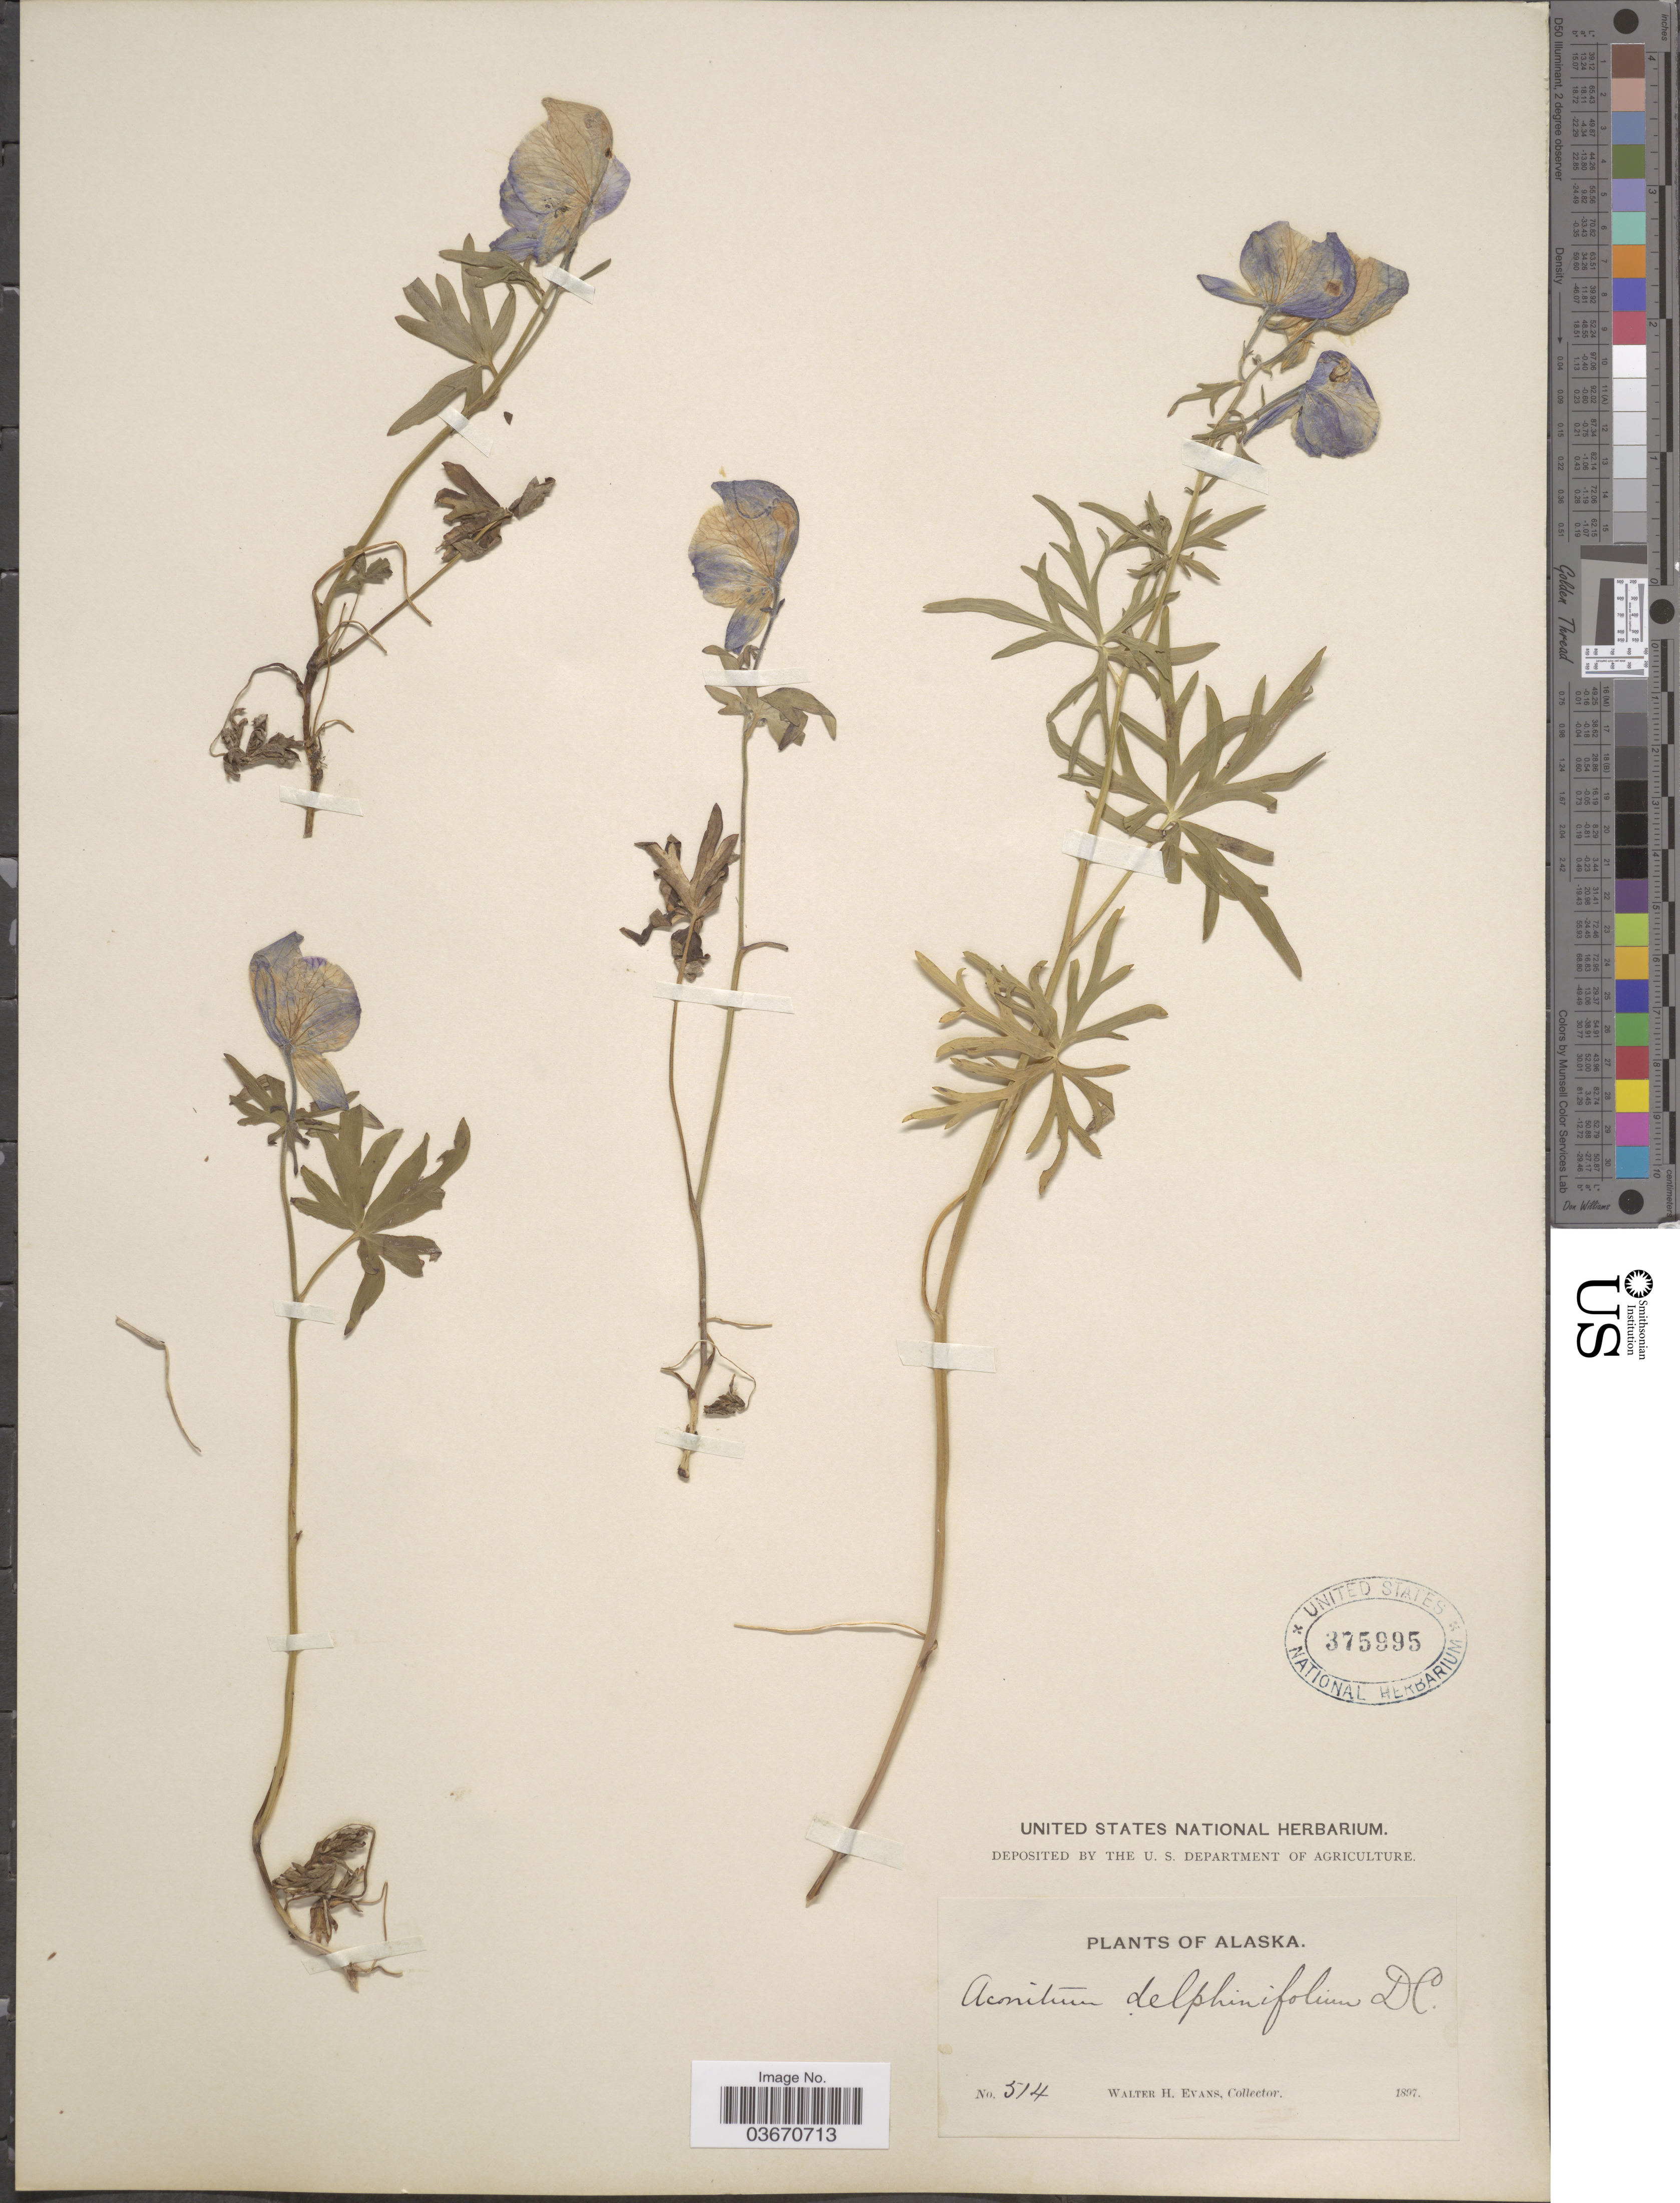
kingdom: Plantae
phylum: Tracheophyta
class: Magnoliopsida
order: Ranunculales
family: Ranunculaceae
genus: Aconitum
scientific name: Aconitum delphinifolium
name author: DC.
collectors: W. H. Evans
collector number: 514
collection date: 1897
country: United States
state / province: Alaska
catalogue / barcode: US 375995